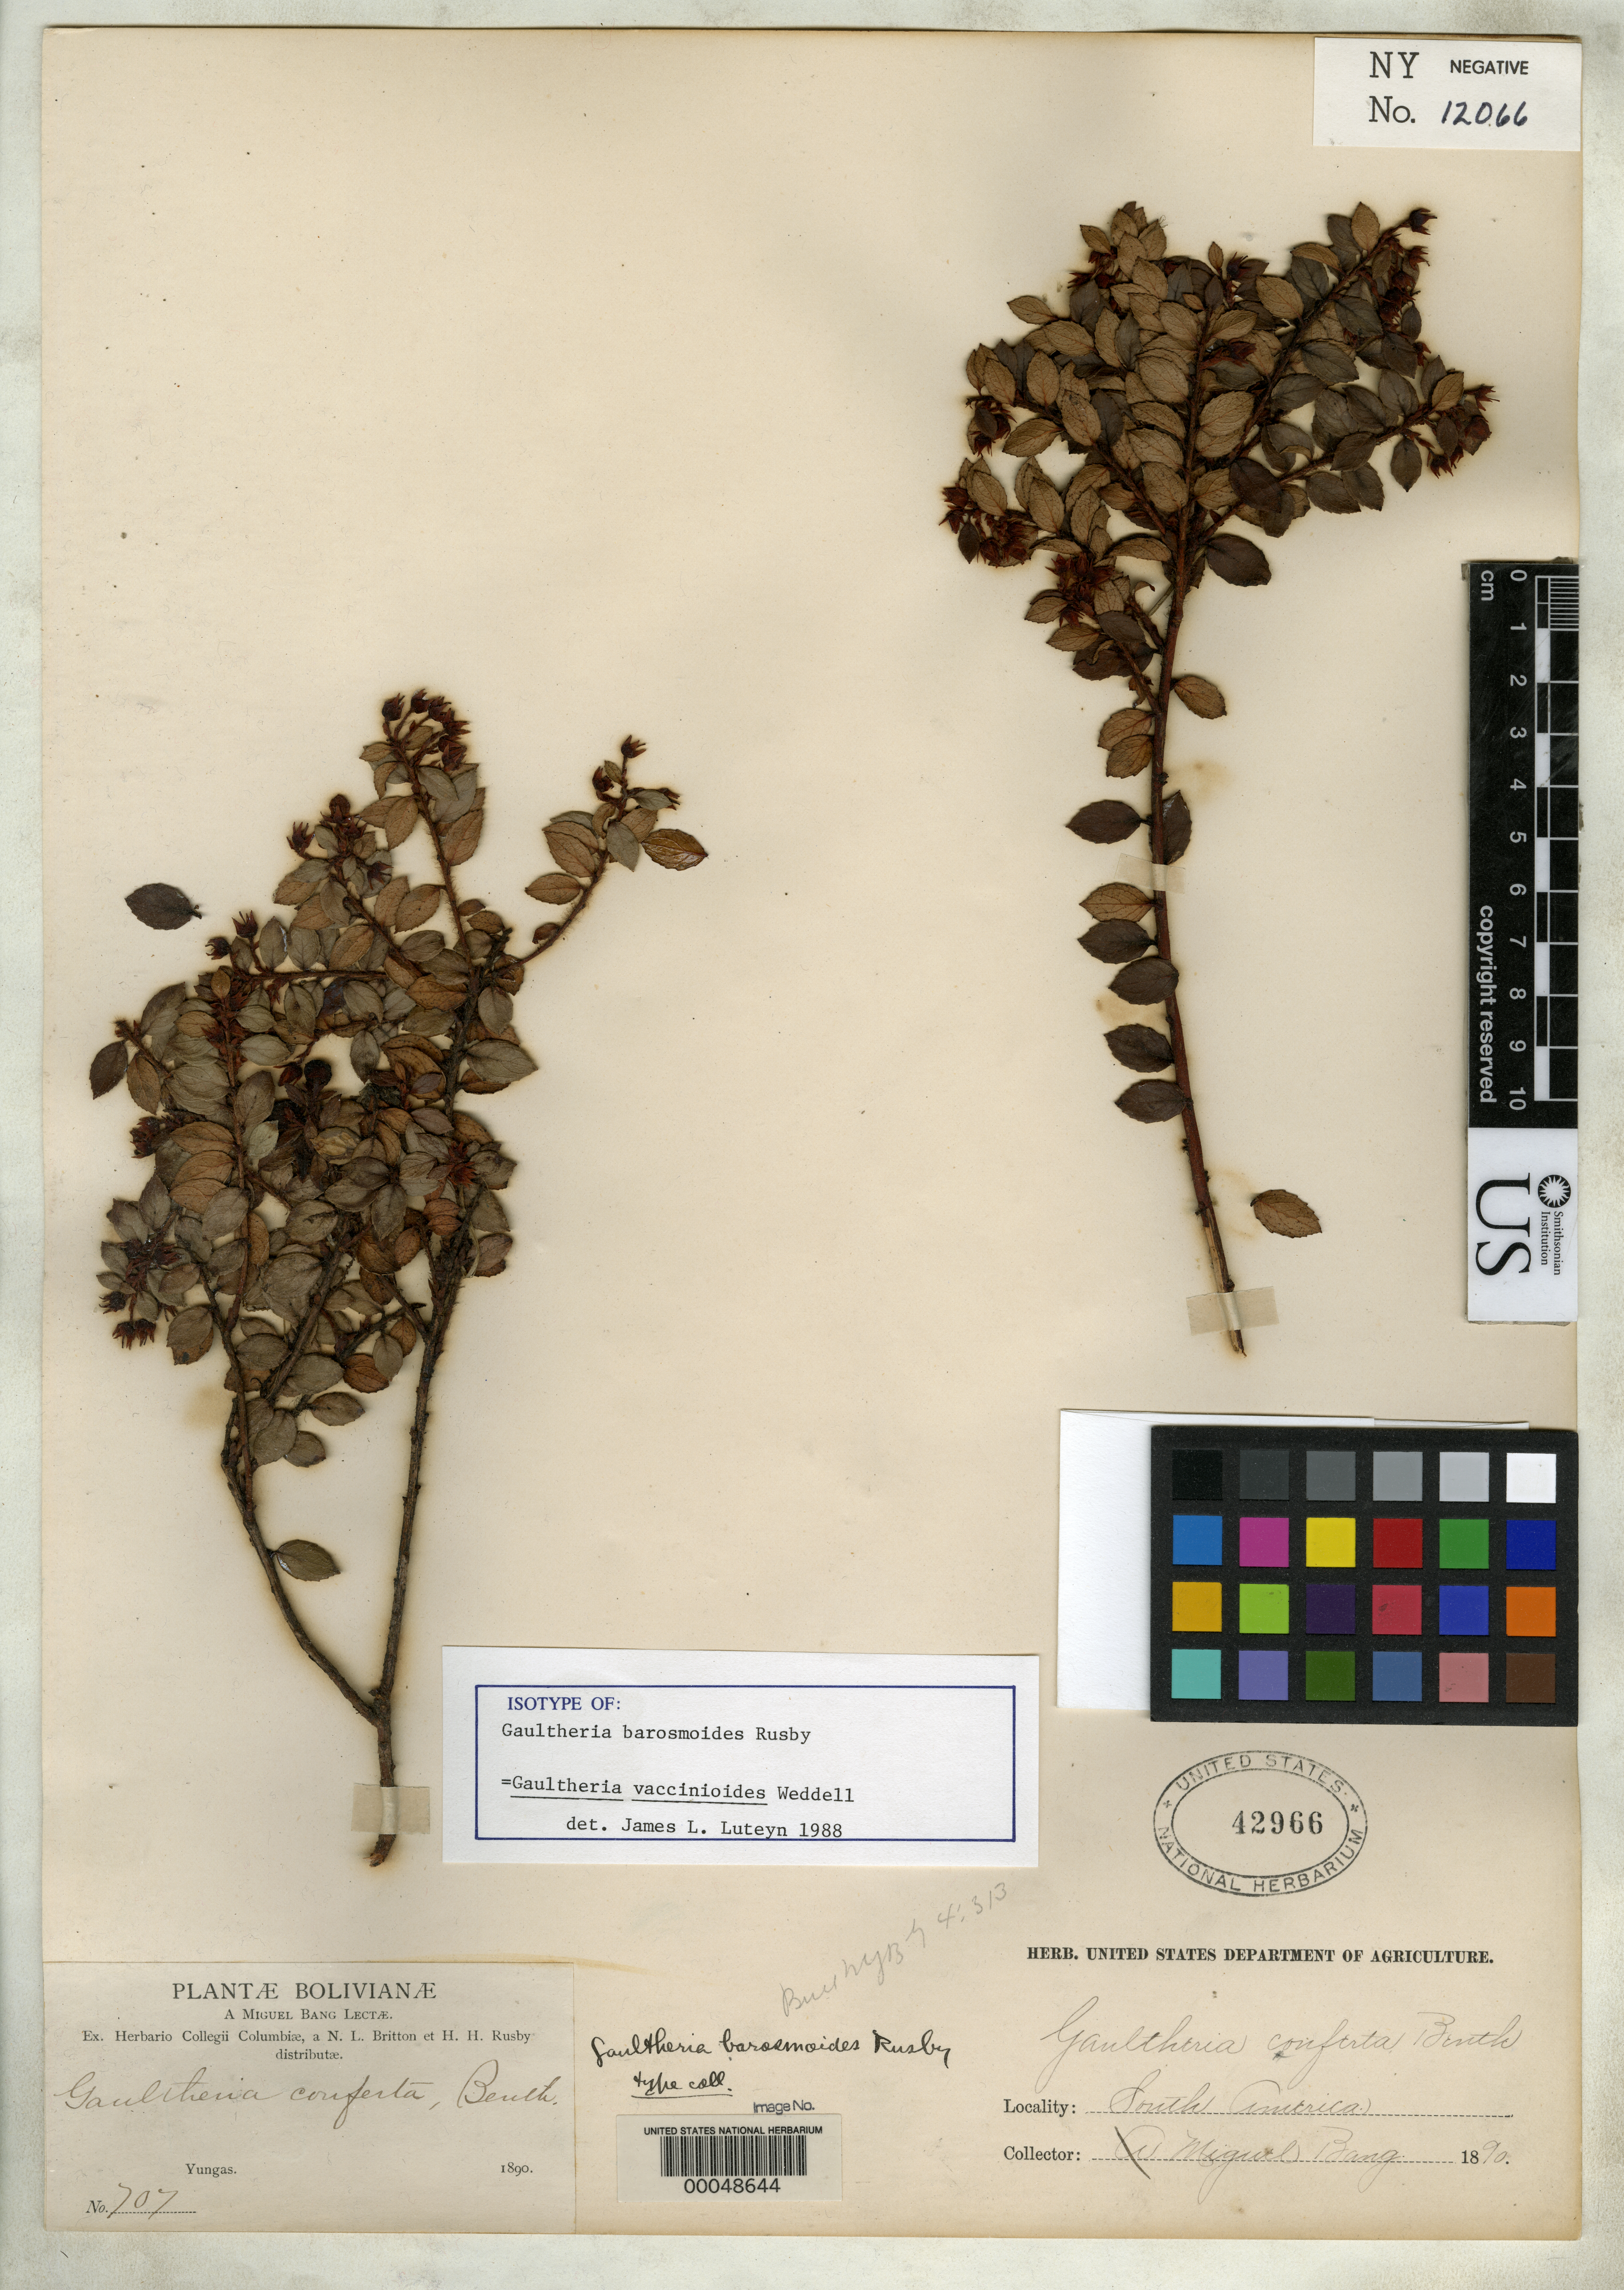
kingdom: Plantae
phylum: Tracheophyta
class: Magnoliopsida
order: Ericales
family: Ericaceae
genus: Gaultheria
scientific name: Gaultheria barosmoides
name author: Rusby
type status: Isotype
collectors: M. Bang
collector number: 707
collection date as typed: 1890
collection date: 1890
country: Bolivia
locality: Mapiri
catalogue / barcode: US 1416243